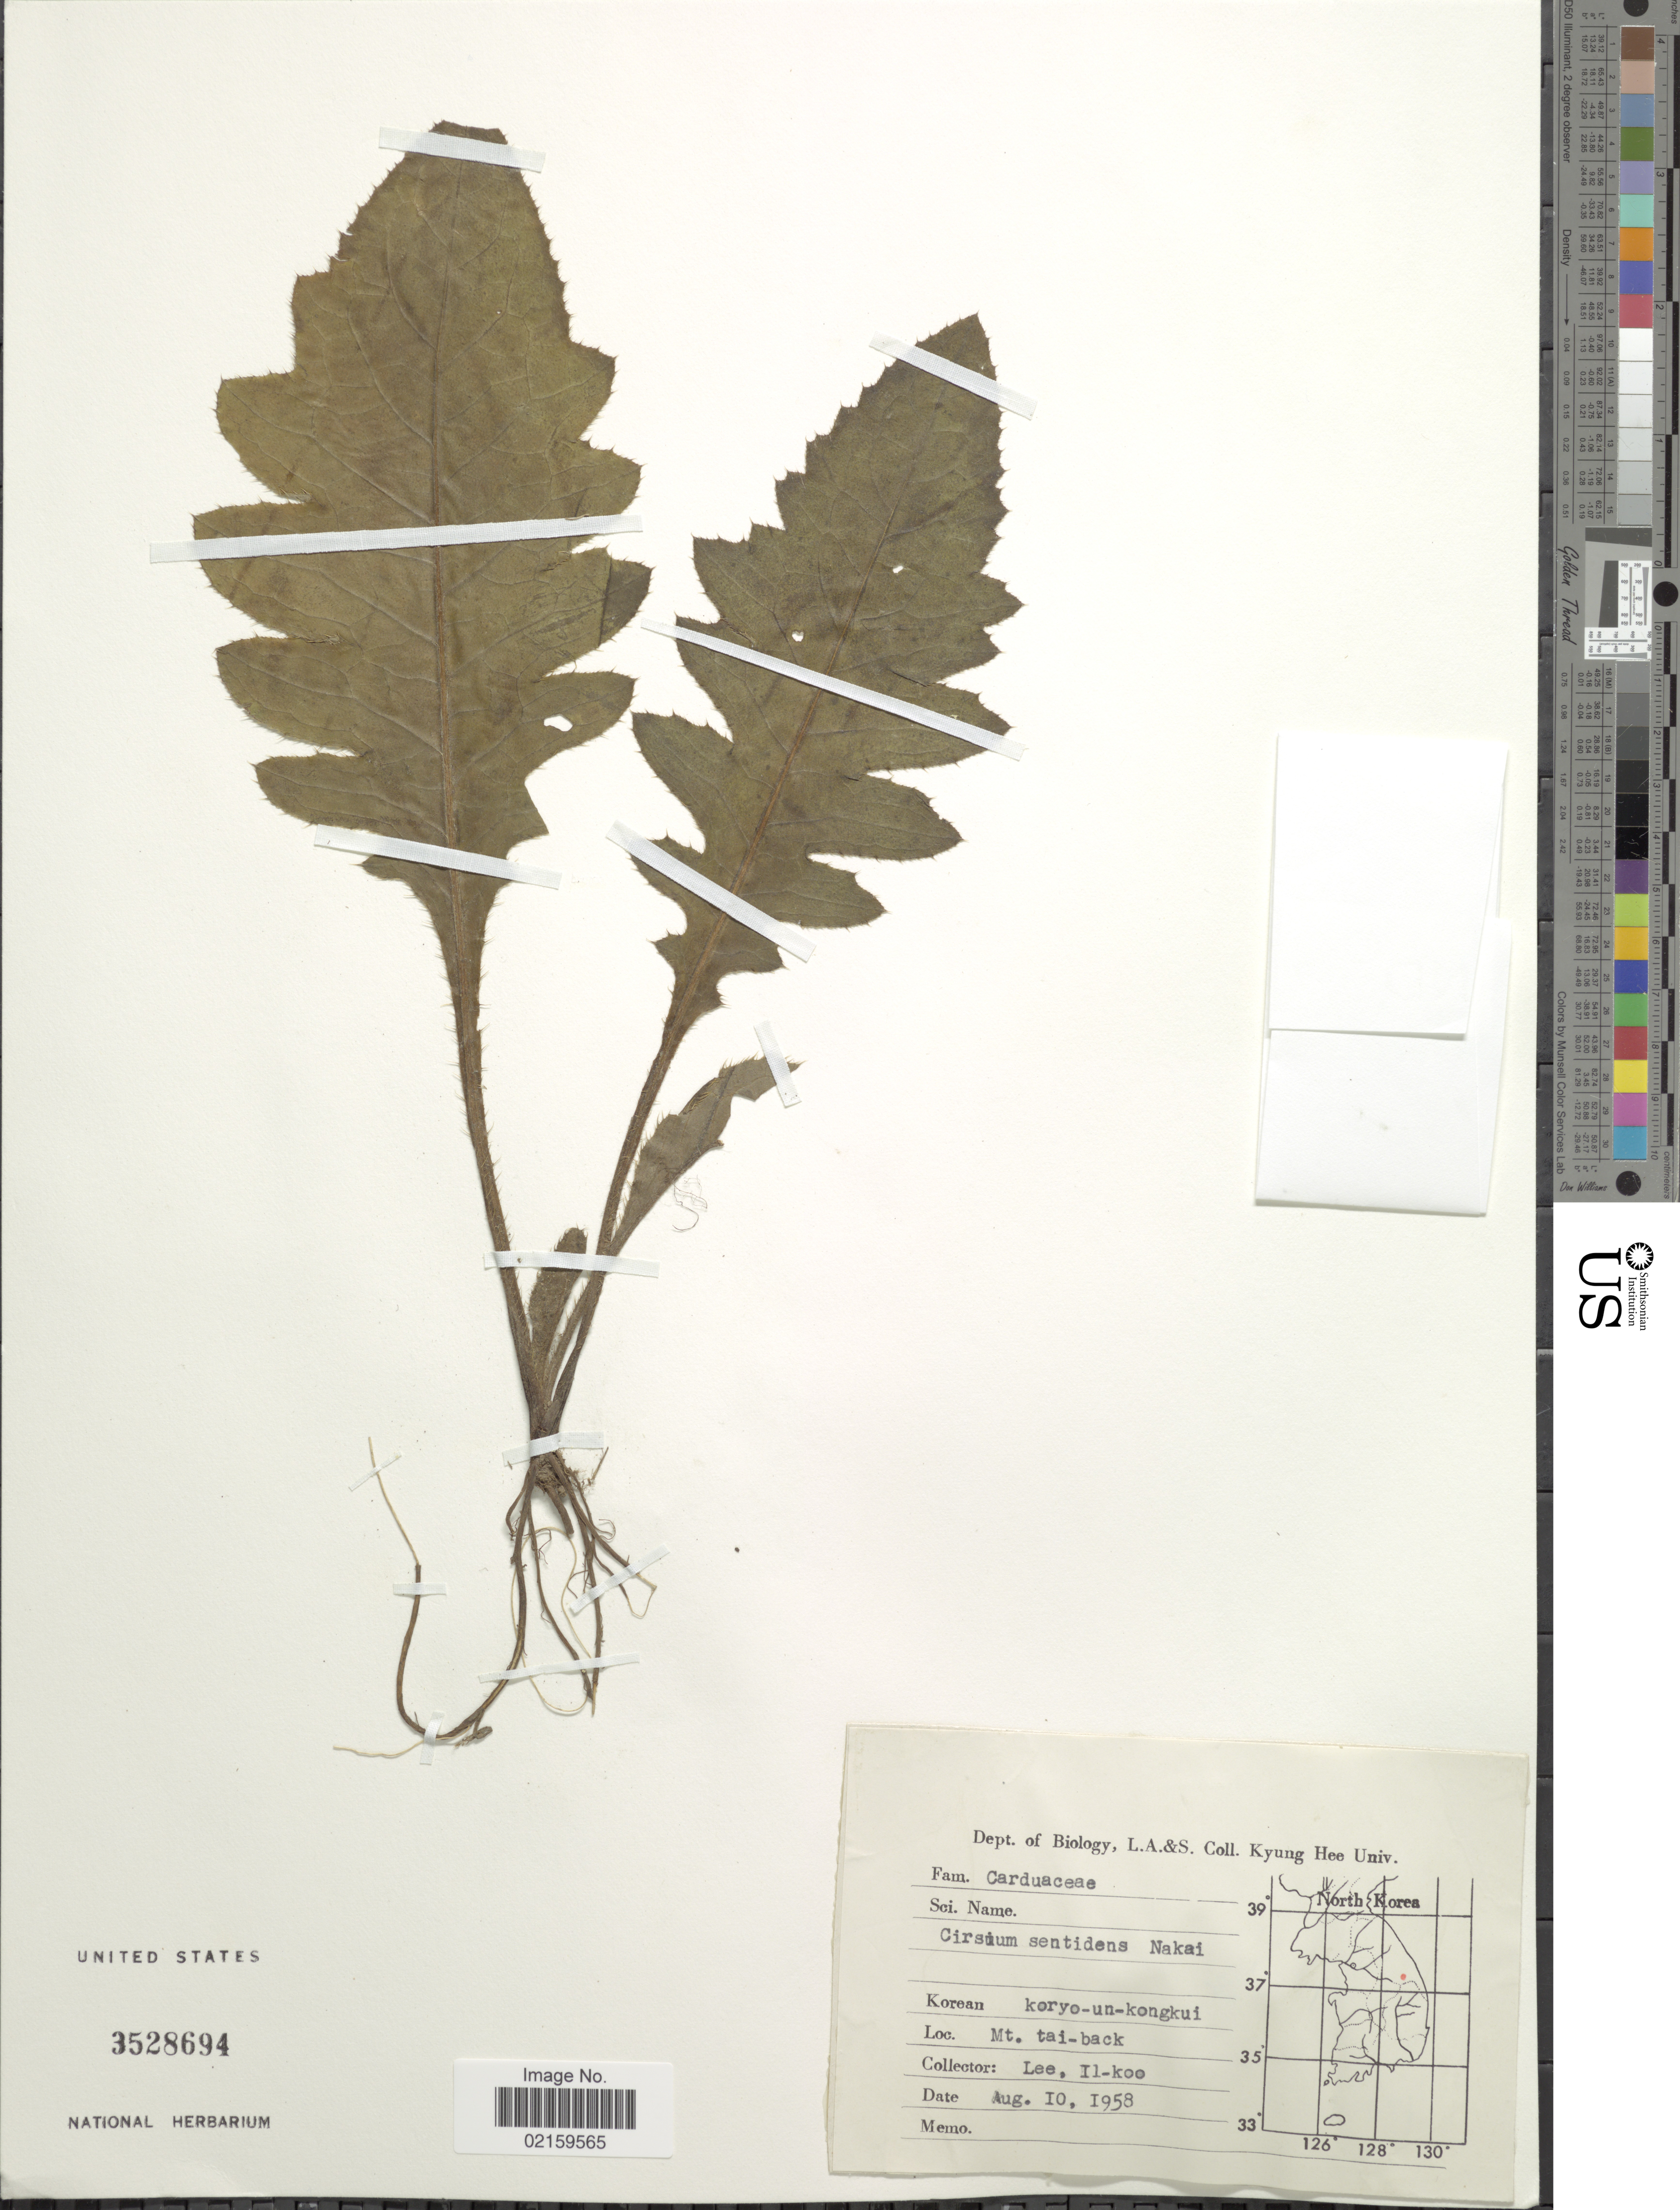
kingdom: Plantae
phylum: Tracheophyta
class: Magnoliopsida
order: Asterales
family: Asteraceae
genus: Cirsium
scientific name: Cirsium sentidens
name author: Nakai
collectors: Il-Ko Lee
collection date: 1958-08-10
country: South Korea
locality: Mt. tai-back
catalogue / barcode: US 3528694